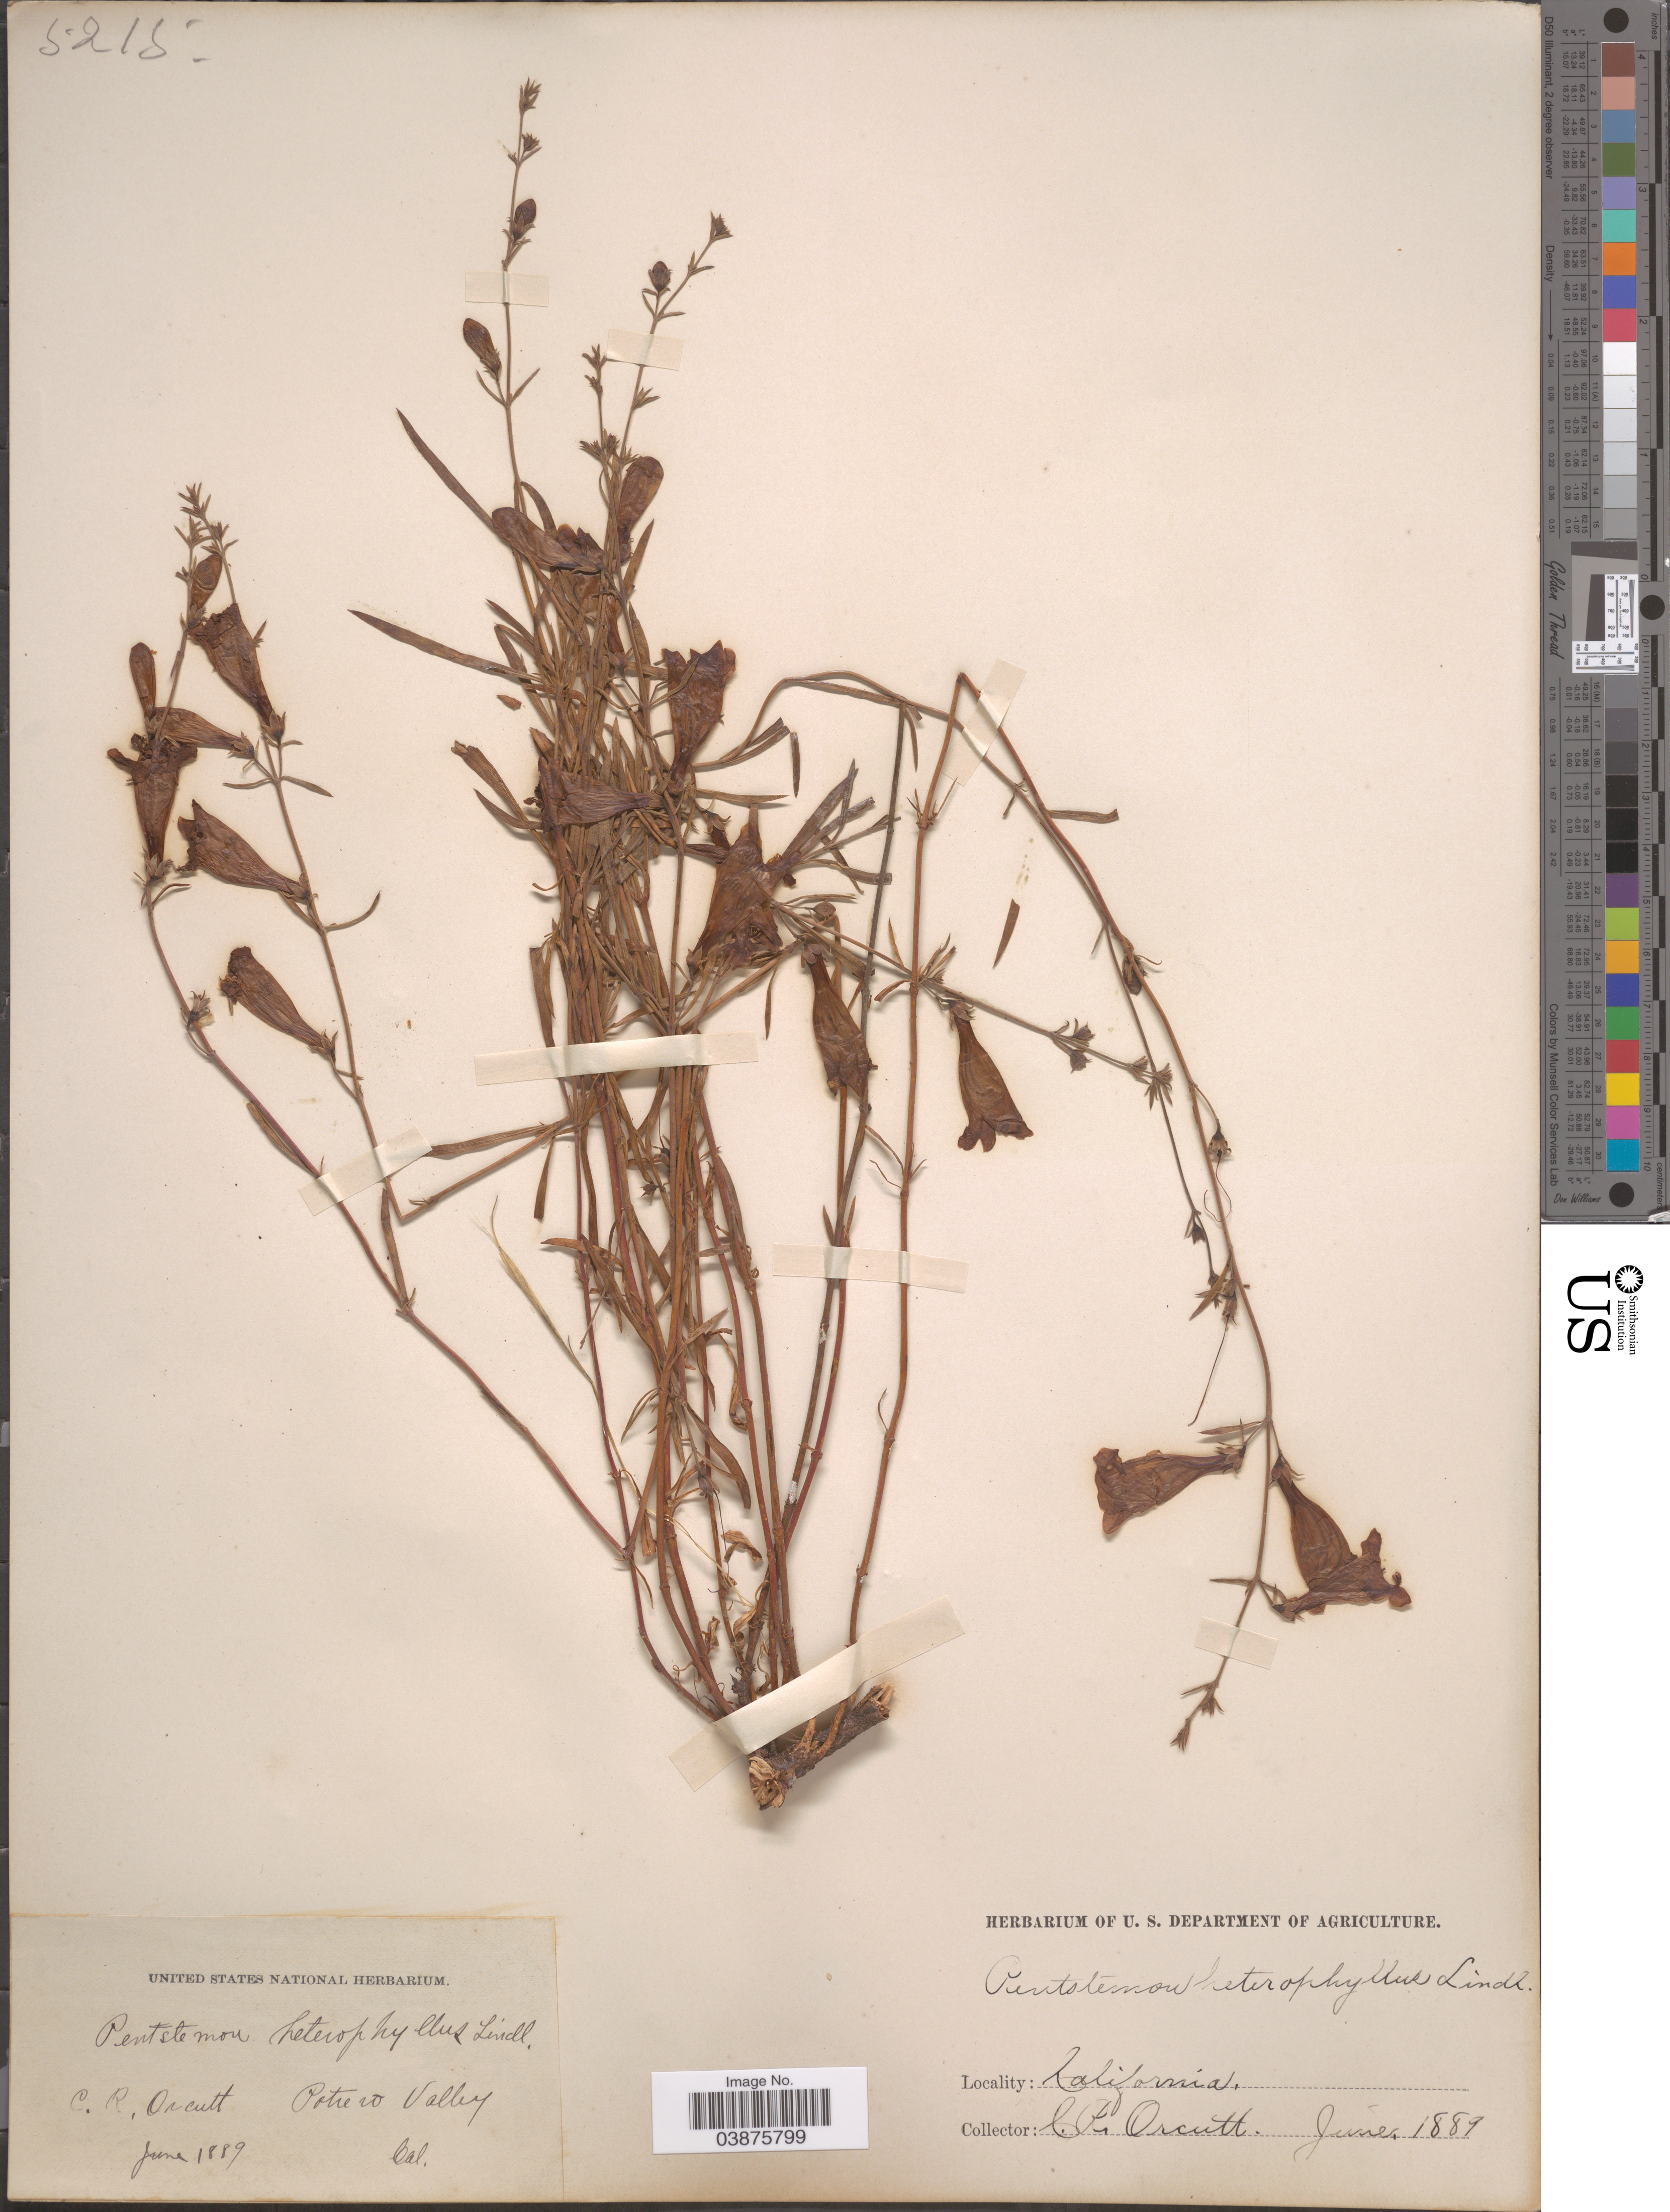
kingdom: Plantae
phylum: Tracheophyta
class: Magnoliopsida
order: Lamiales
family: Plantaginaceae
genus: Penstemon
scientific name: Penstemon heterophyllus subsp. australis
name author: (Munz & I.M. Johnst.) D.D. Keck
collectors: C. R. Orcutt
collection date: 1889-06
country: United States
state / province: California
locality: Potrero Valley.